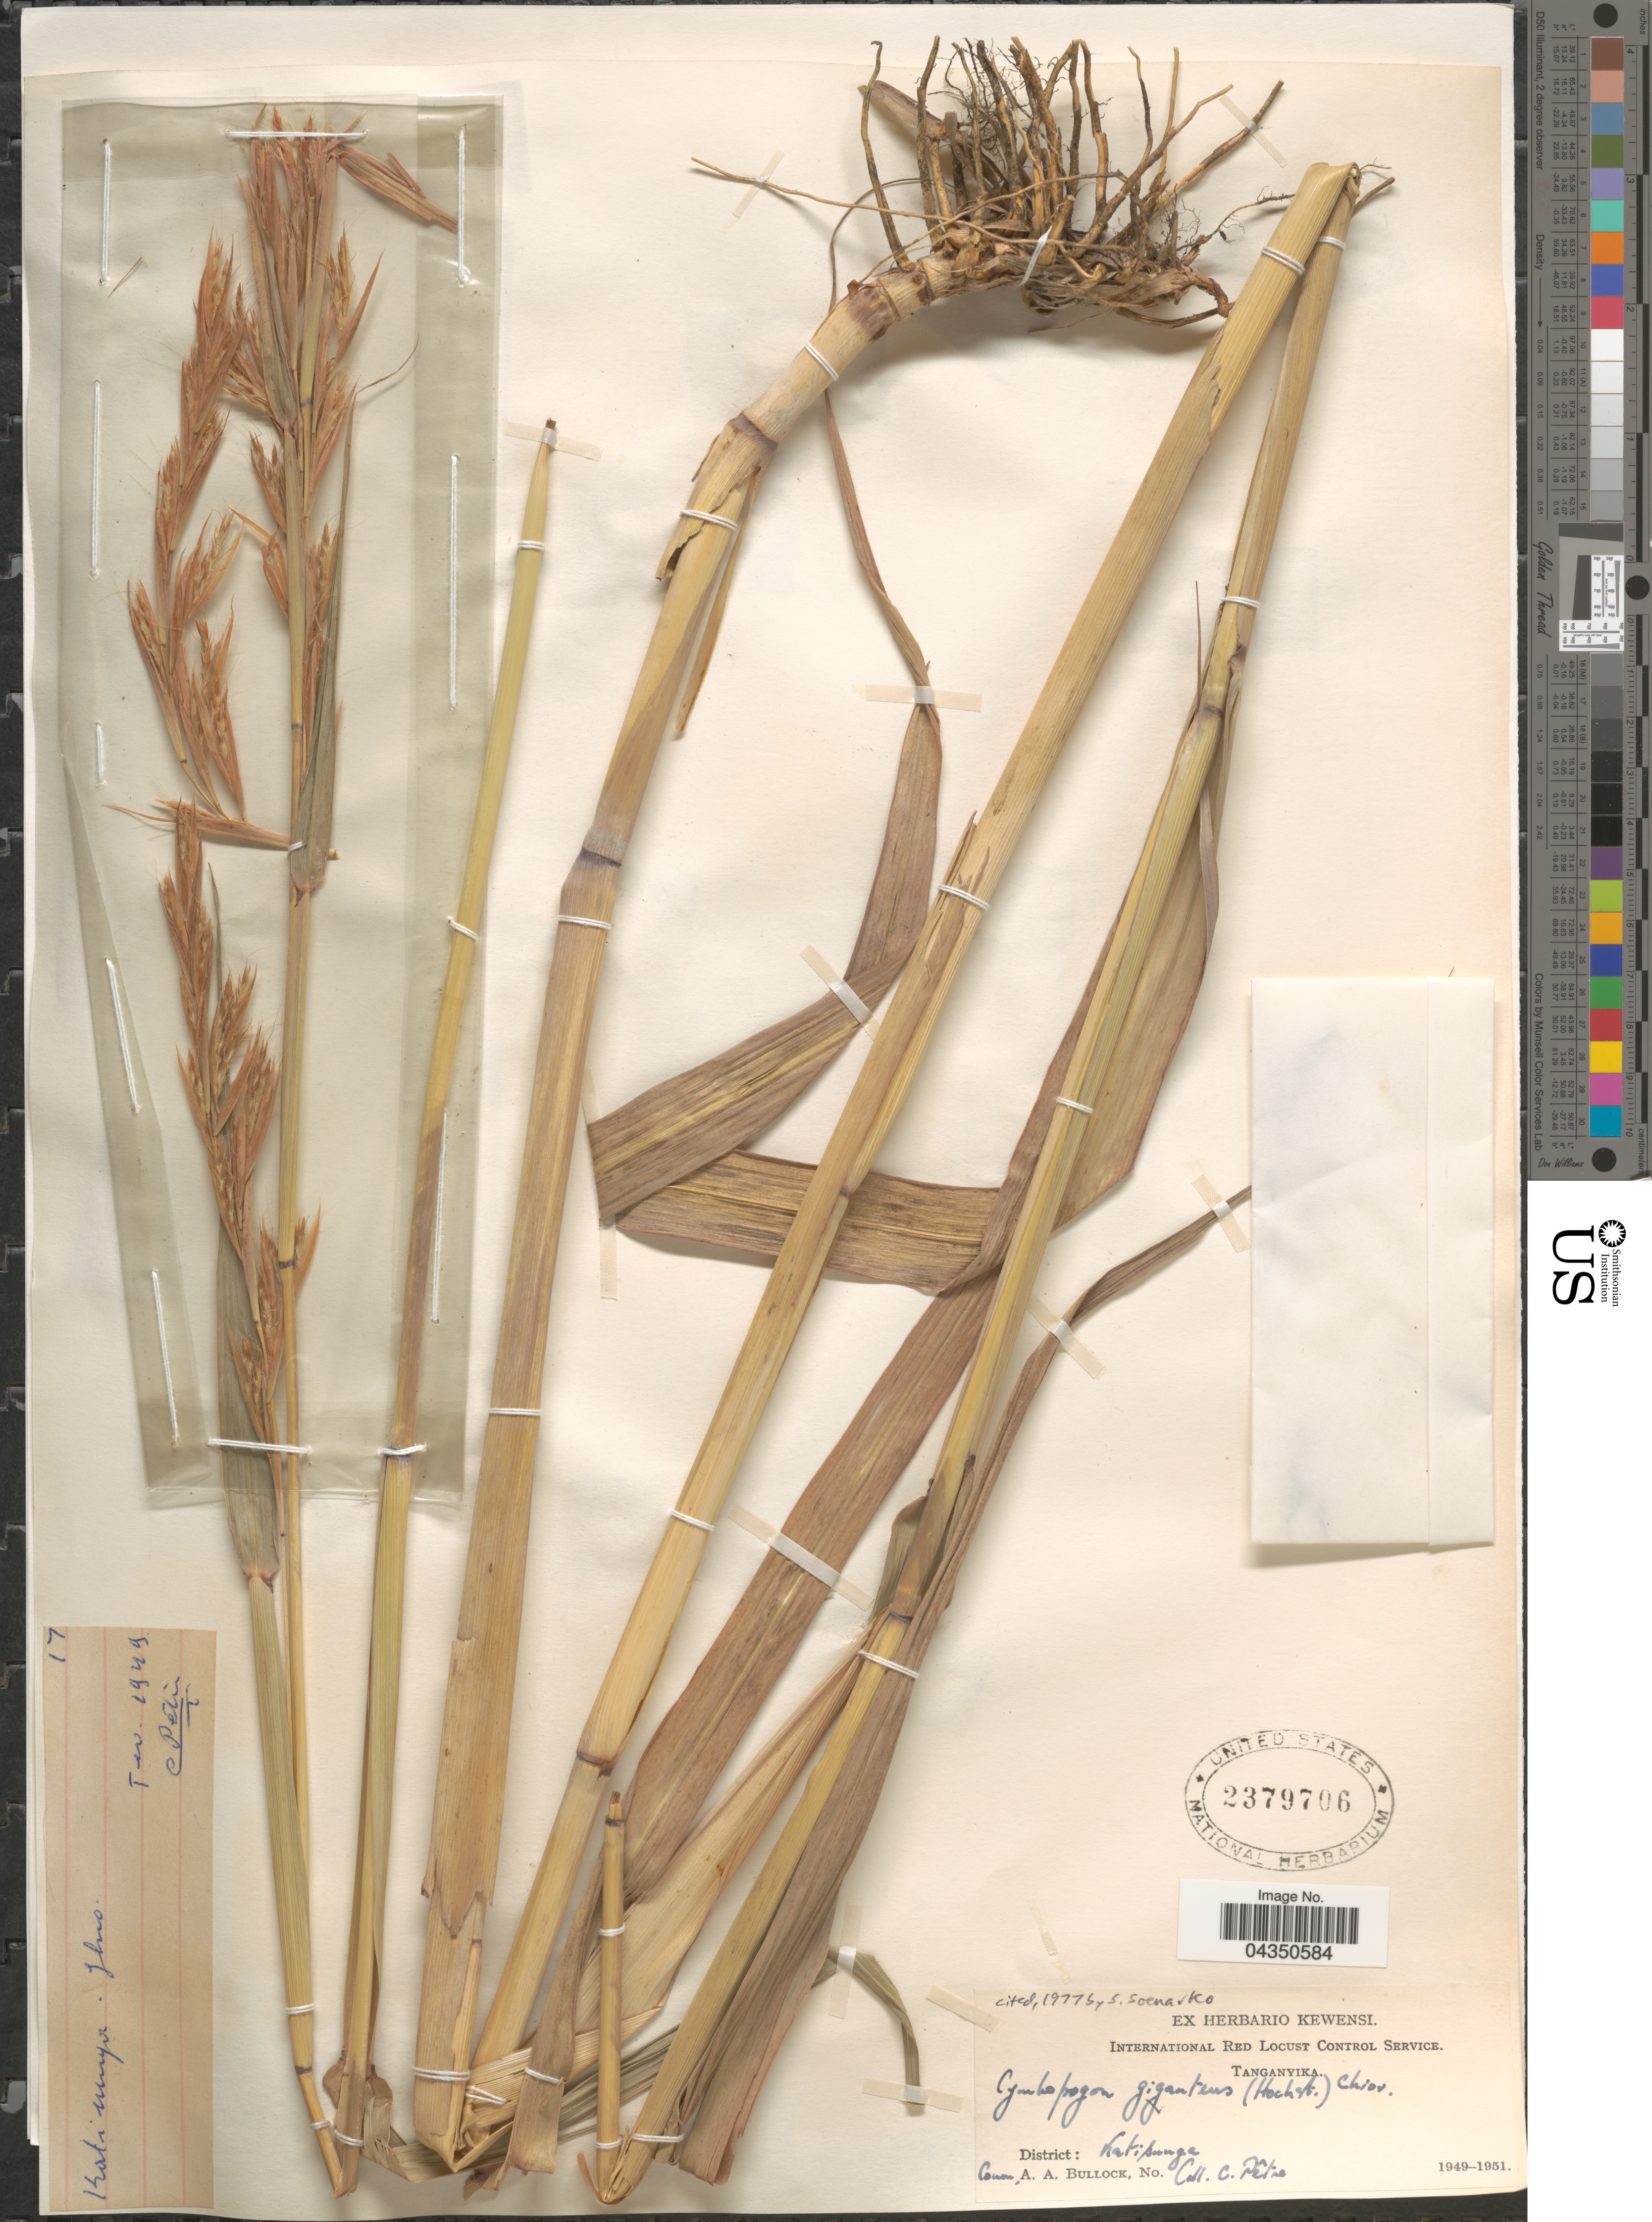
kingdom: Plantae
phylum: Tracheophyta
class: Liliopsida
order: Poales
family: Poaceae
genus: Cymbopogon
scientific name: Cymbopogon giganteus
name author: Chiov.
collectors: C. Petre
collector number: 17?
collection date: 1949/1951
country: Tanzania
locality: Tanganyika. District: Katisunga.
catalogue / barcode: US 2379706